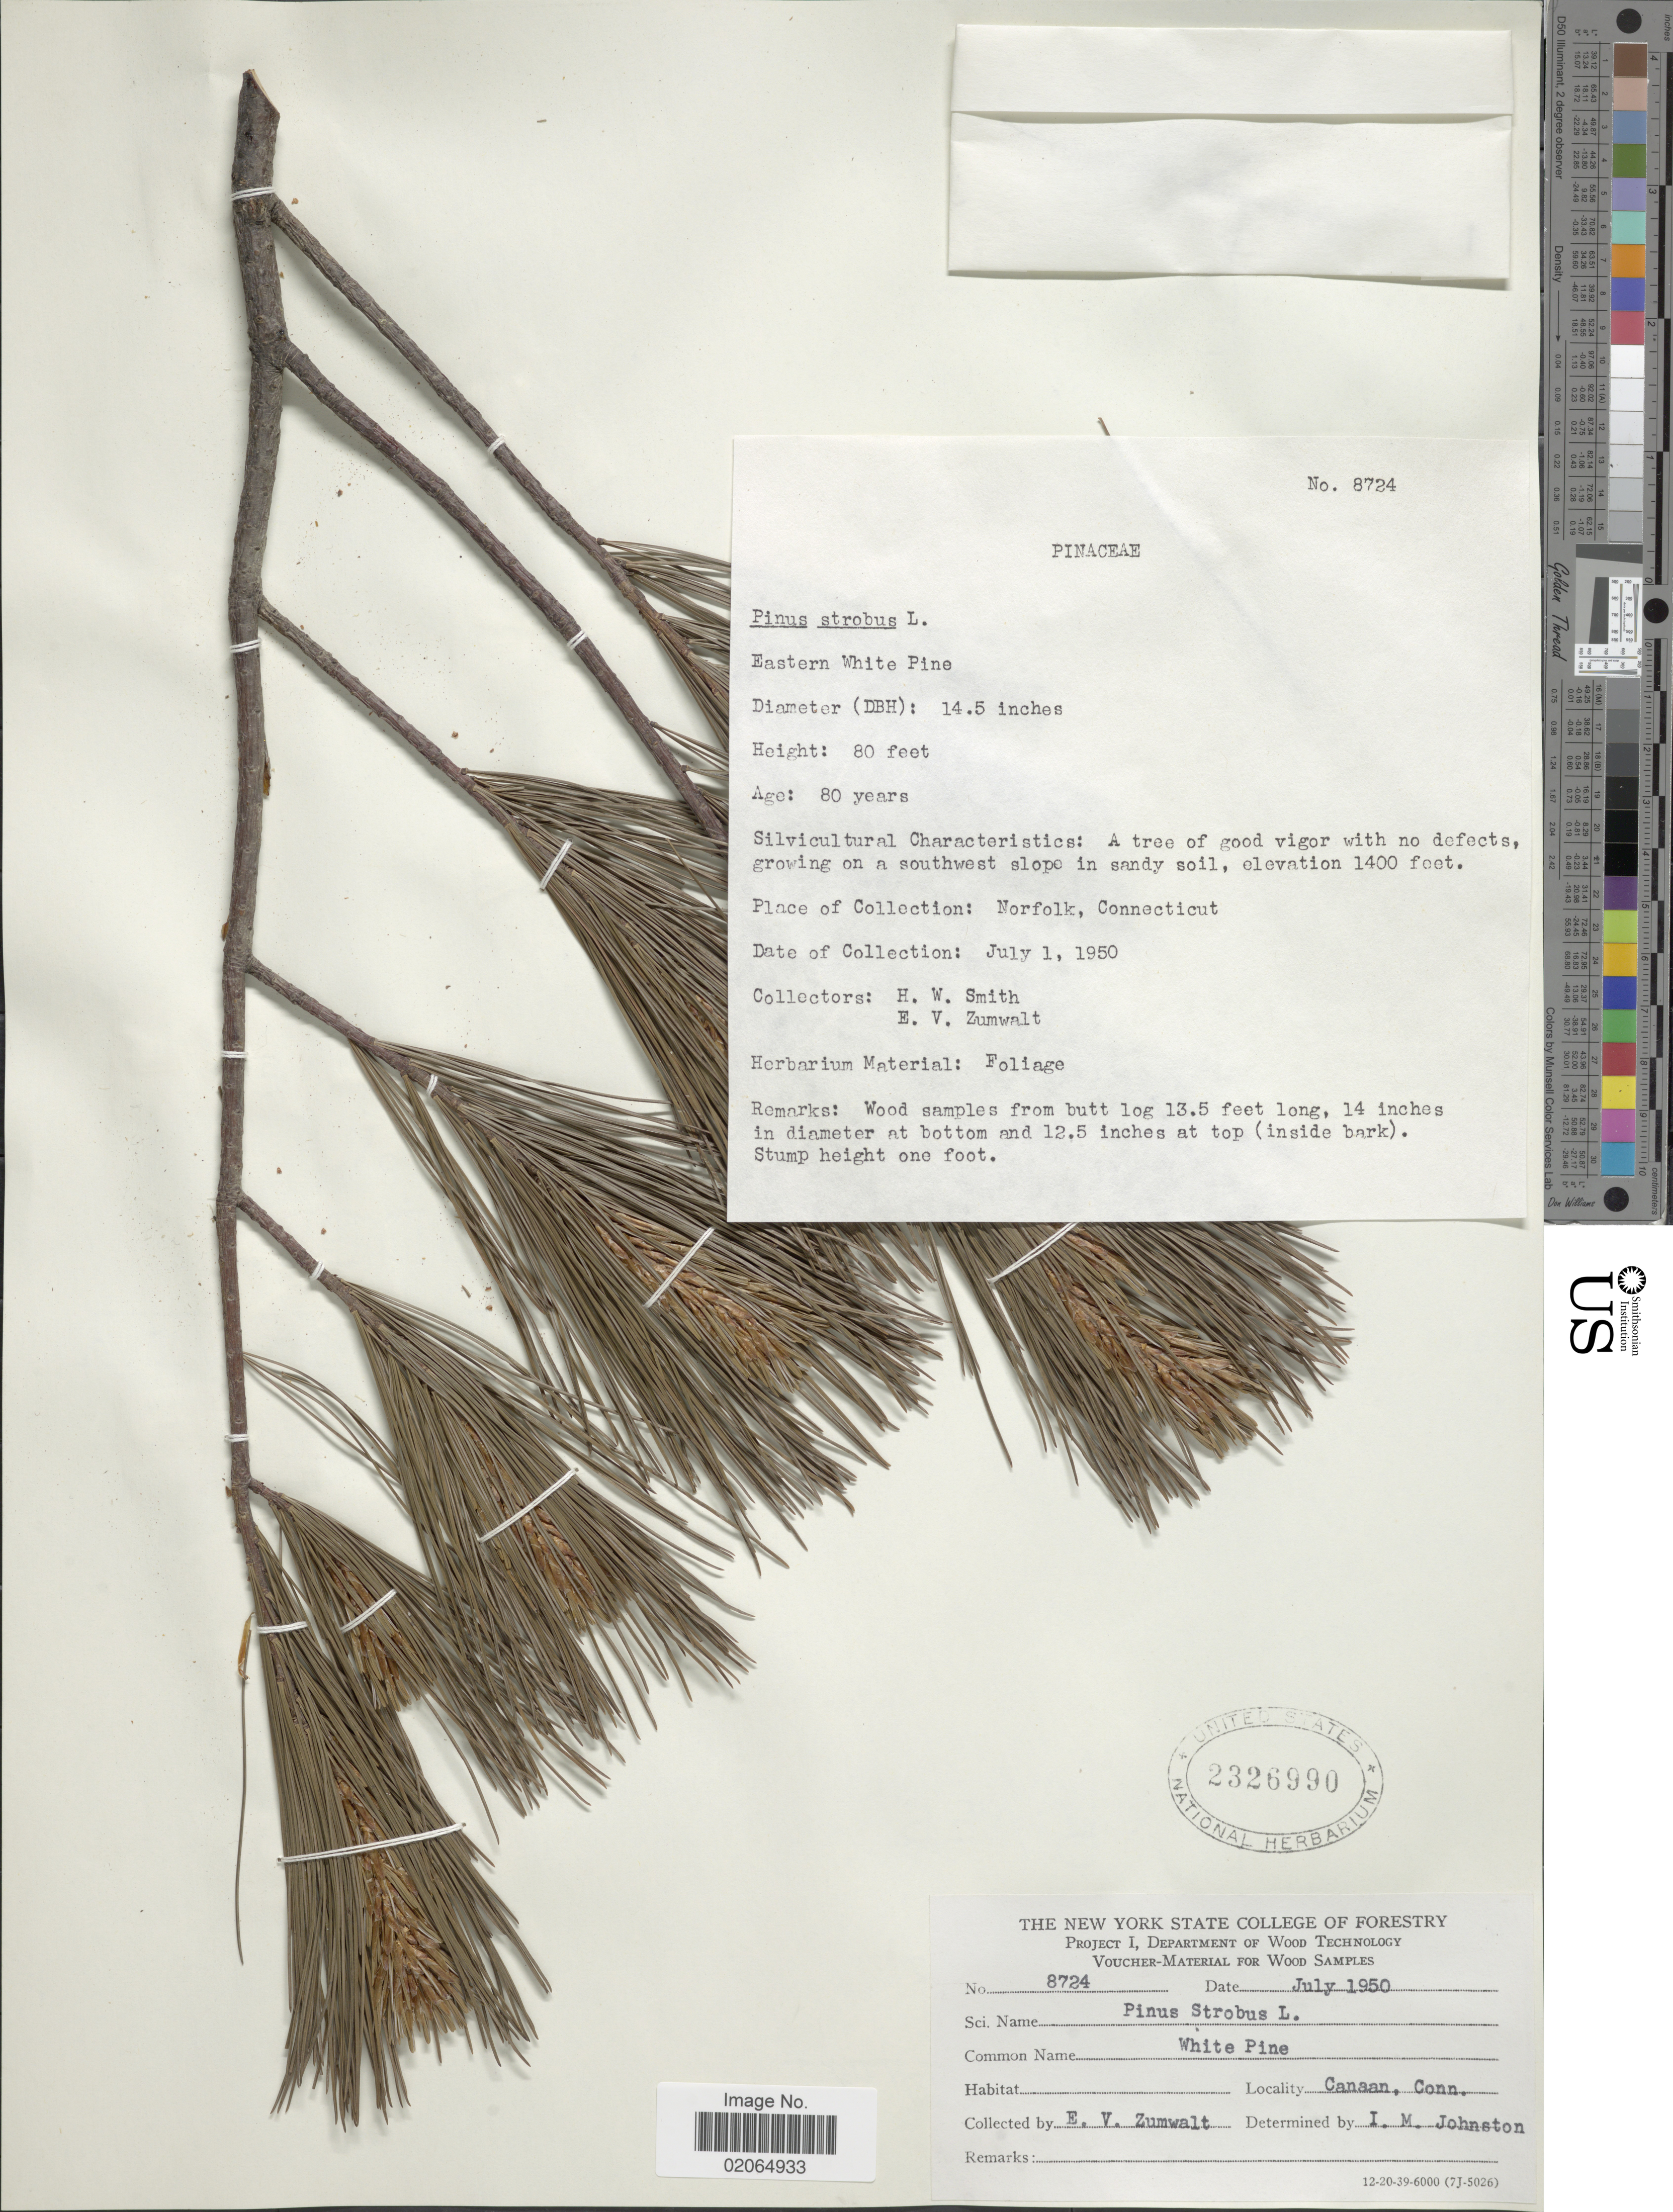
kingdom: Plantae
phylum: Tracheophyta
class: Pinopsida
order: Pinales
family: Pinaceae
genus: Pinus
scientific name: Pinus strobus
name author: L.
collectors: E. Zumwalt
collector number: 8724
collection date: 1950-07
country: United States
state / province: Connecticut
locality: Canaan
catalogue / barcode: US 2326990